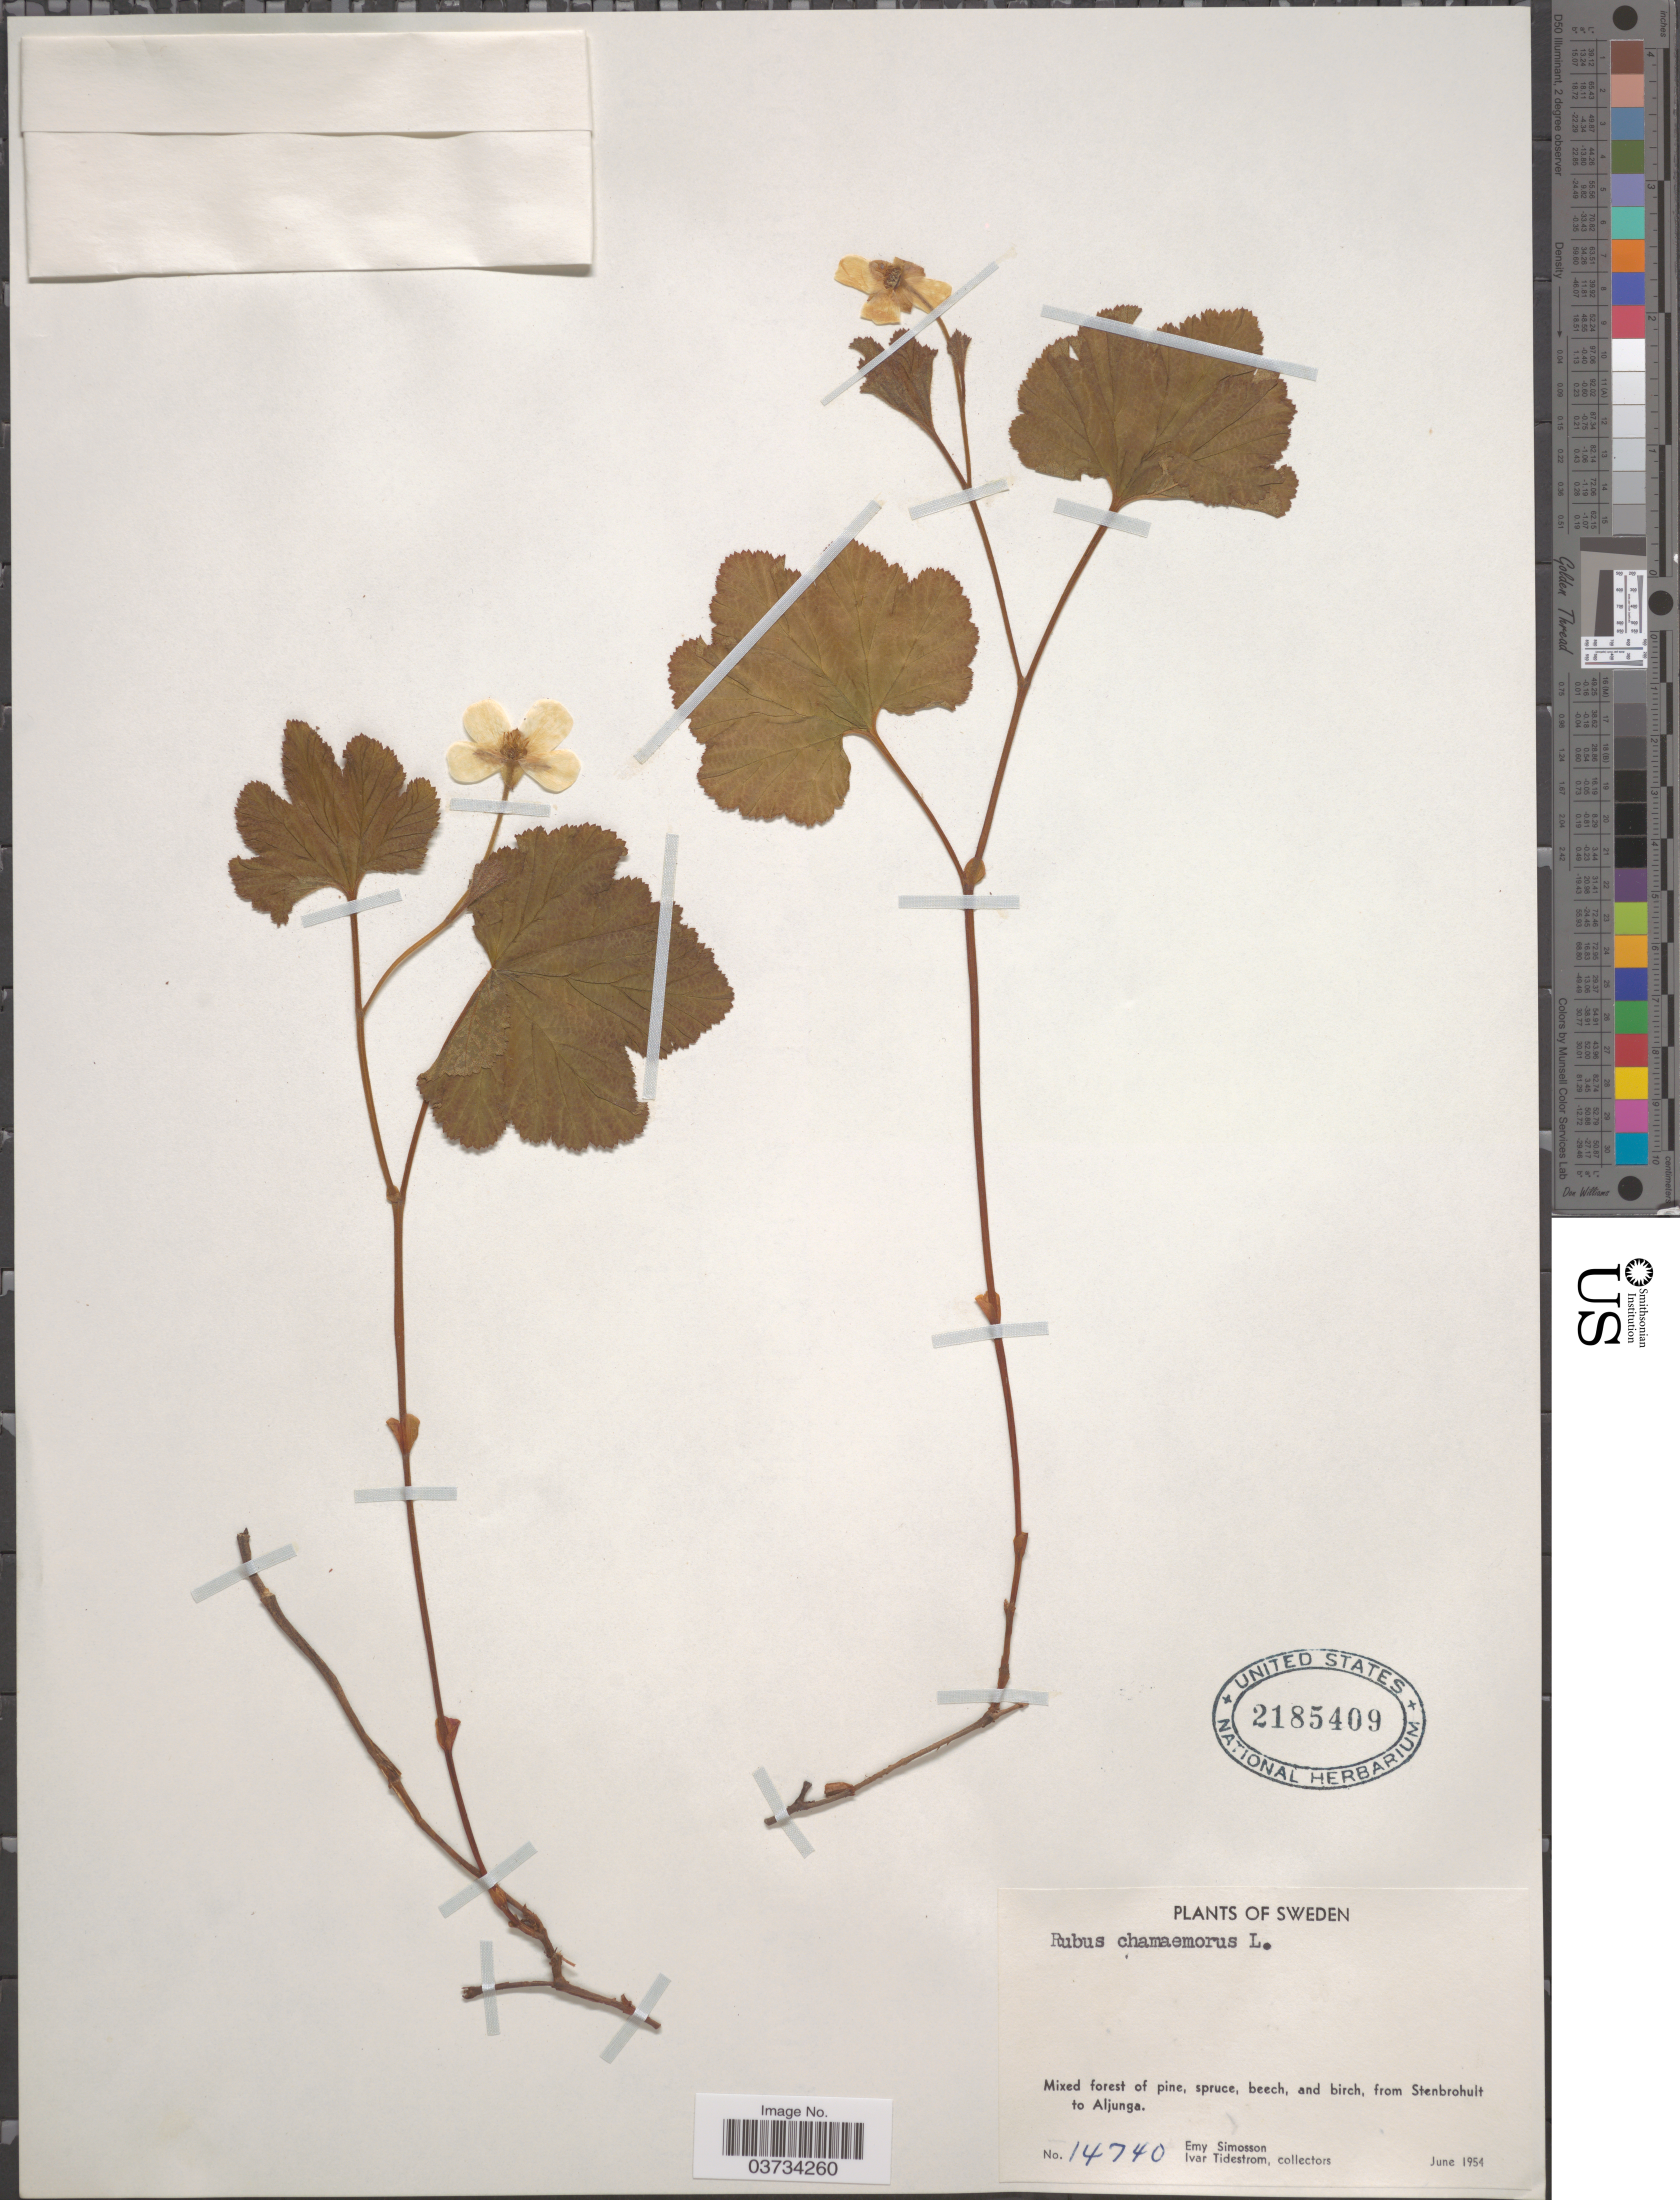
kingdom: Plantae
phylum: Tracheophyta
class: Magnoliopsida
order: Rosales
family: Rosaceae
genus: Rubus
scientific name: Rubus chamaemorus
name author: L.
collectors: E. Simosson & I. F. Tidestrom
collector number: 14740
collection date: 1954-06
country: Sweden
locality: From Stenbrohult to Aljunga.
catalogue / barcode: US 2185409